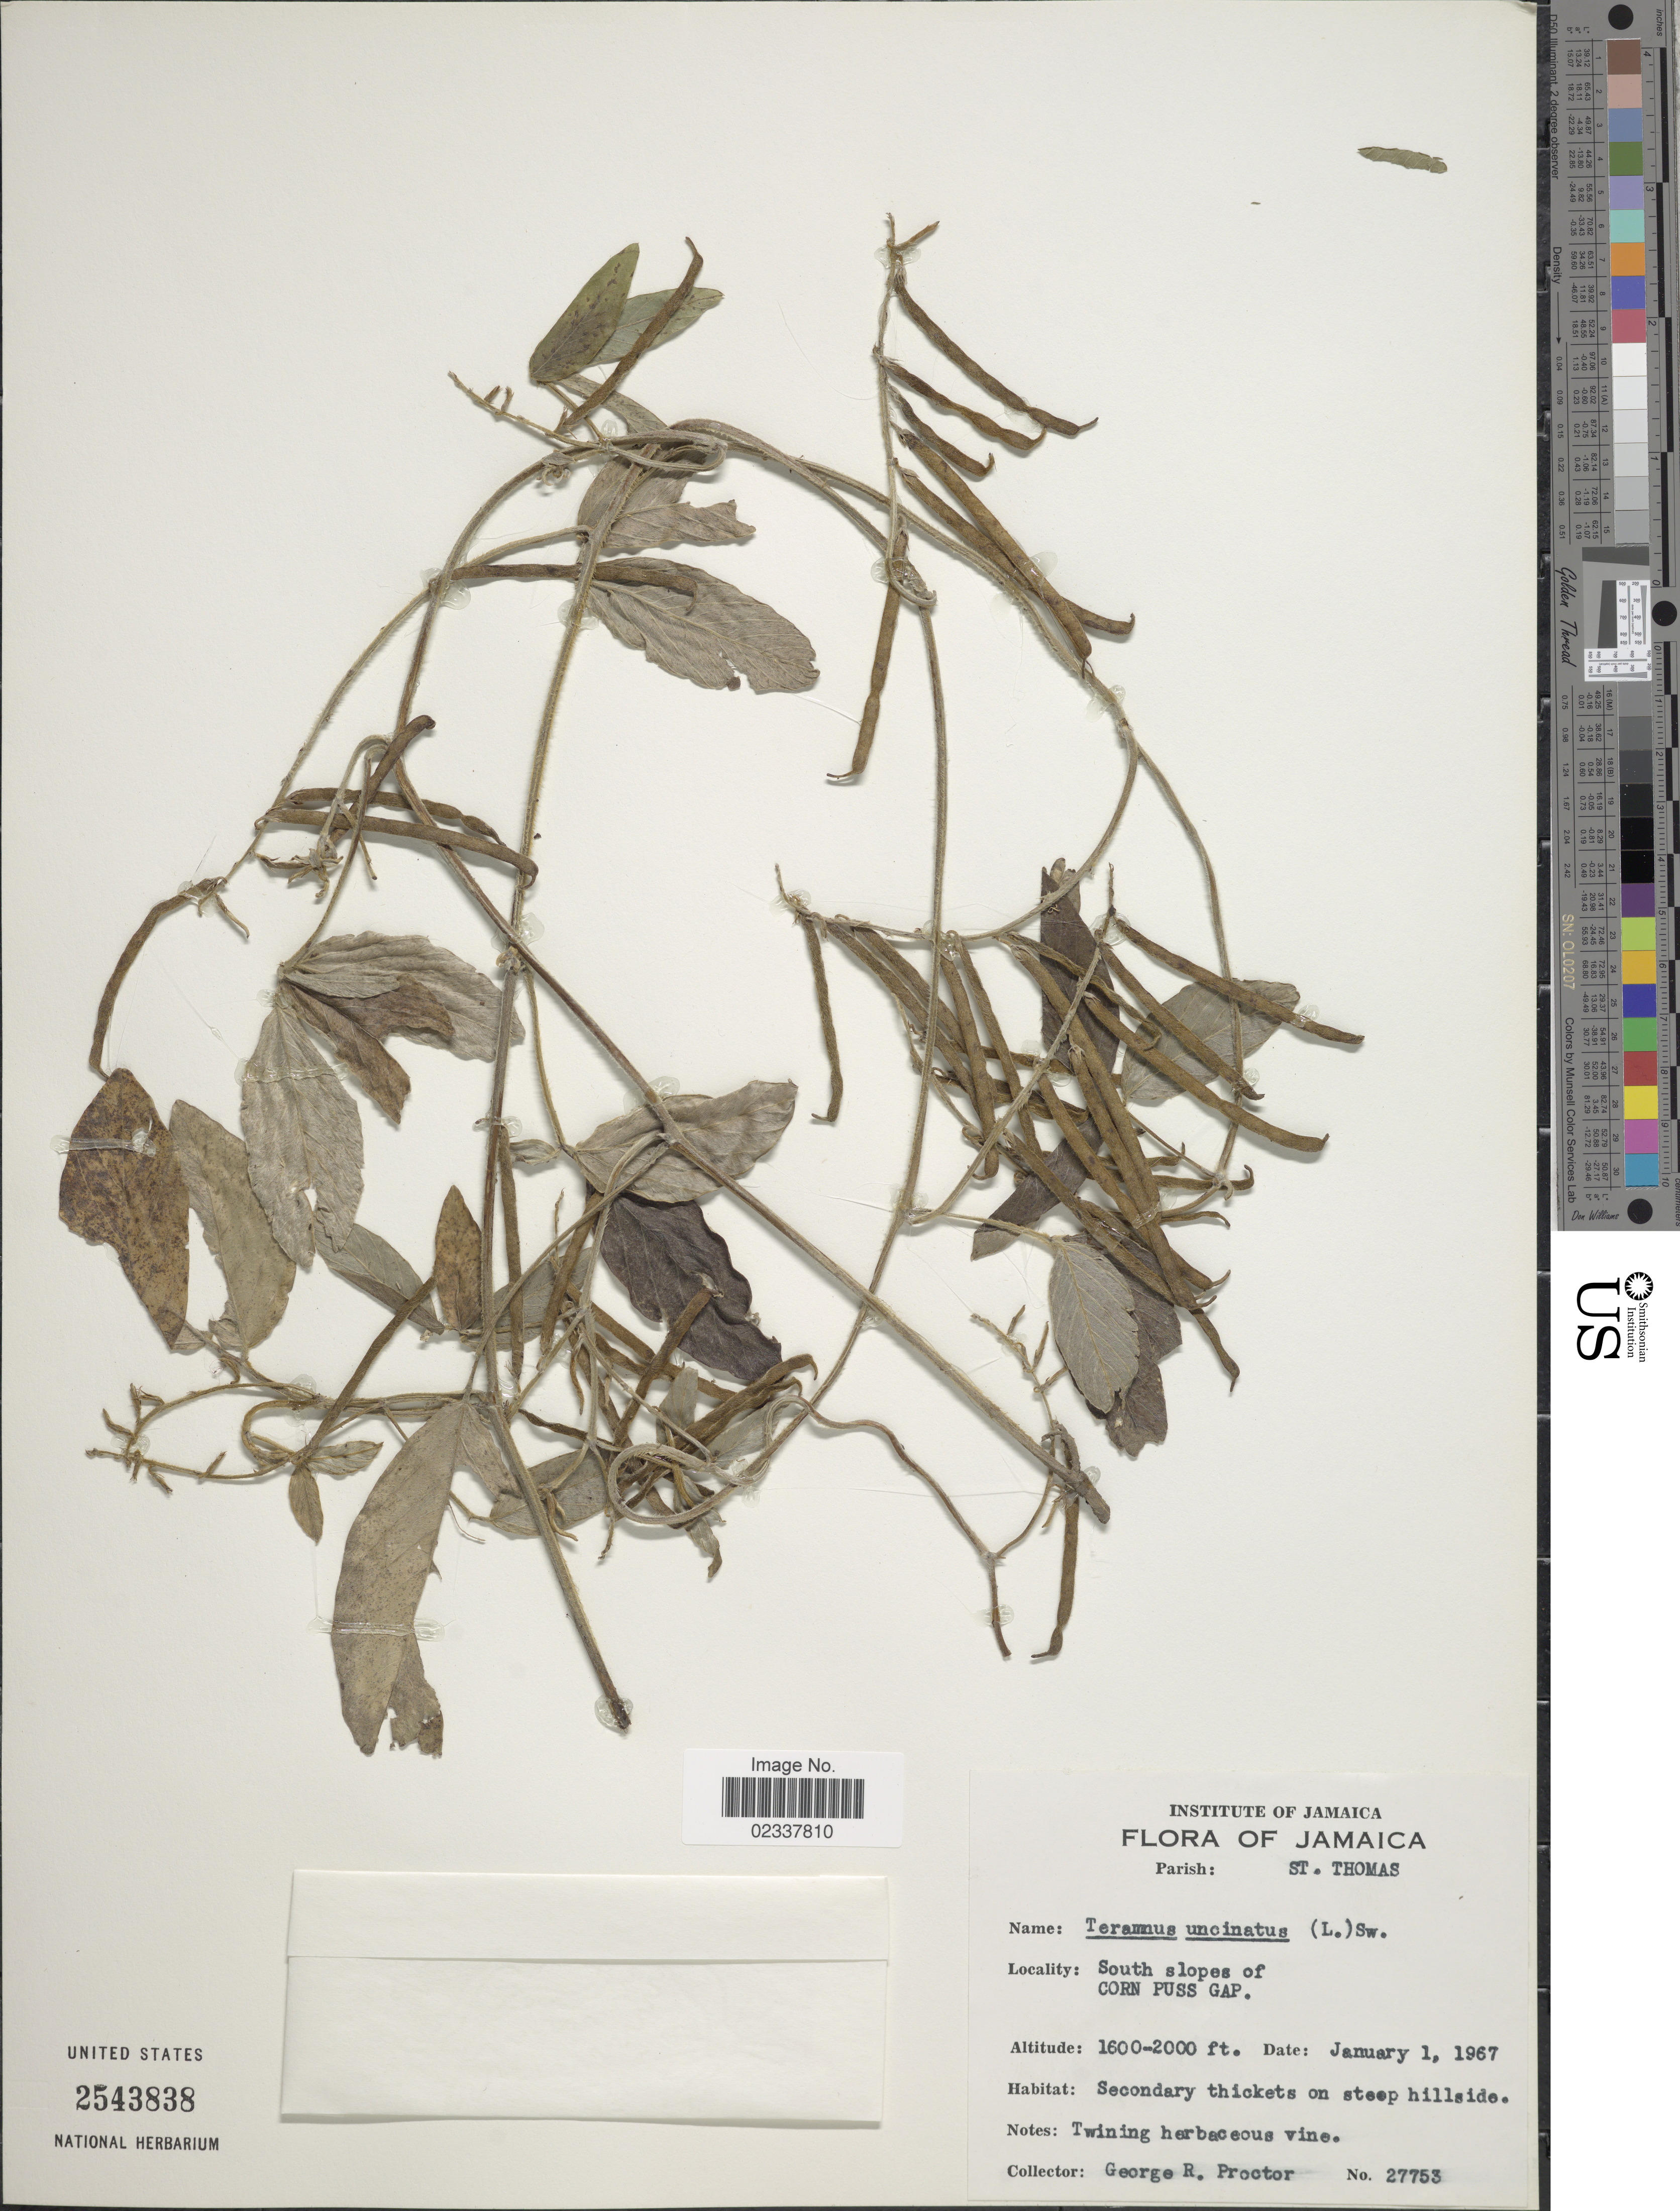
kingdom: Plantae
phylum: Tracheophyta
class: Magnoliopsida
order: Fabales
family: Fabaceae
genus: Teramnus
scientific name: Teramnus uncinatus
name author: (L.) Sw.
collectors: G. Proctor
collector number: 27753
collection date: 1967-01-01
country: Jamaica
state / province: Saint Thomas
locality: Parish St Thomas, south slopes of Corn Puss Gap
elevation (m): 488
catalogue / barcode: US 2543838